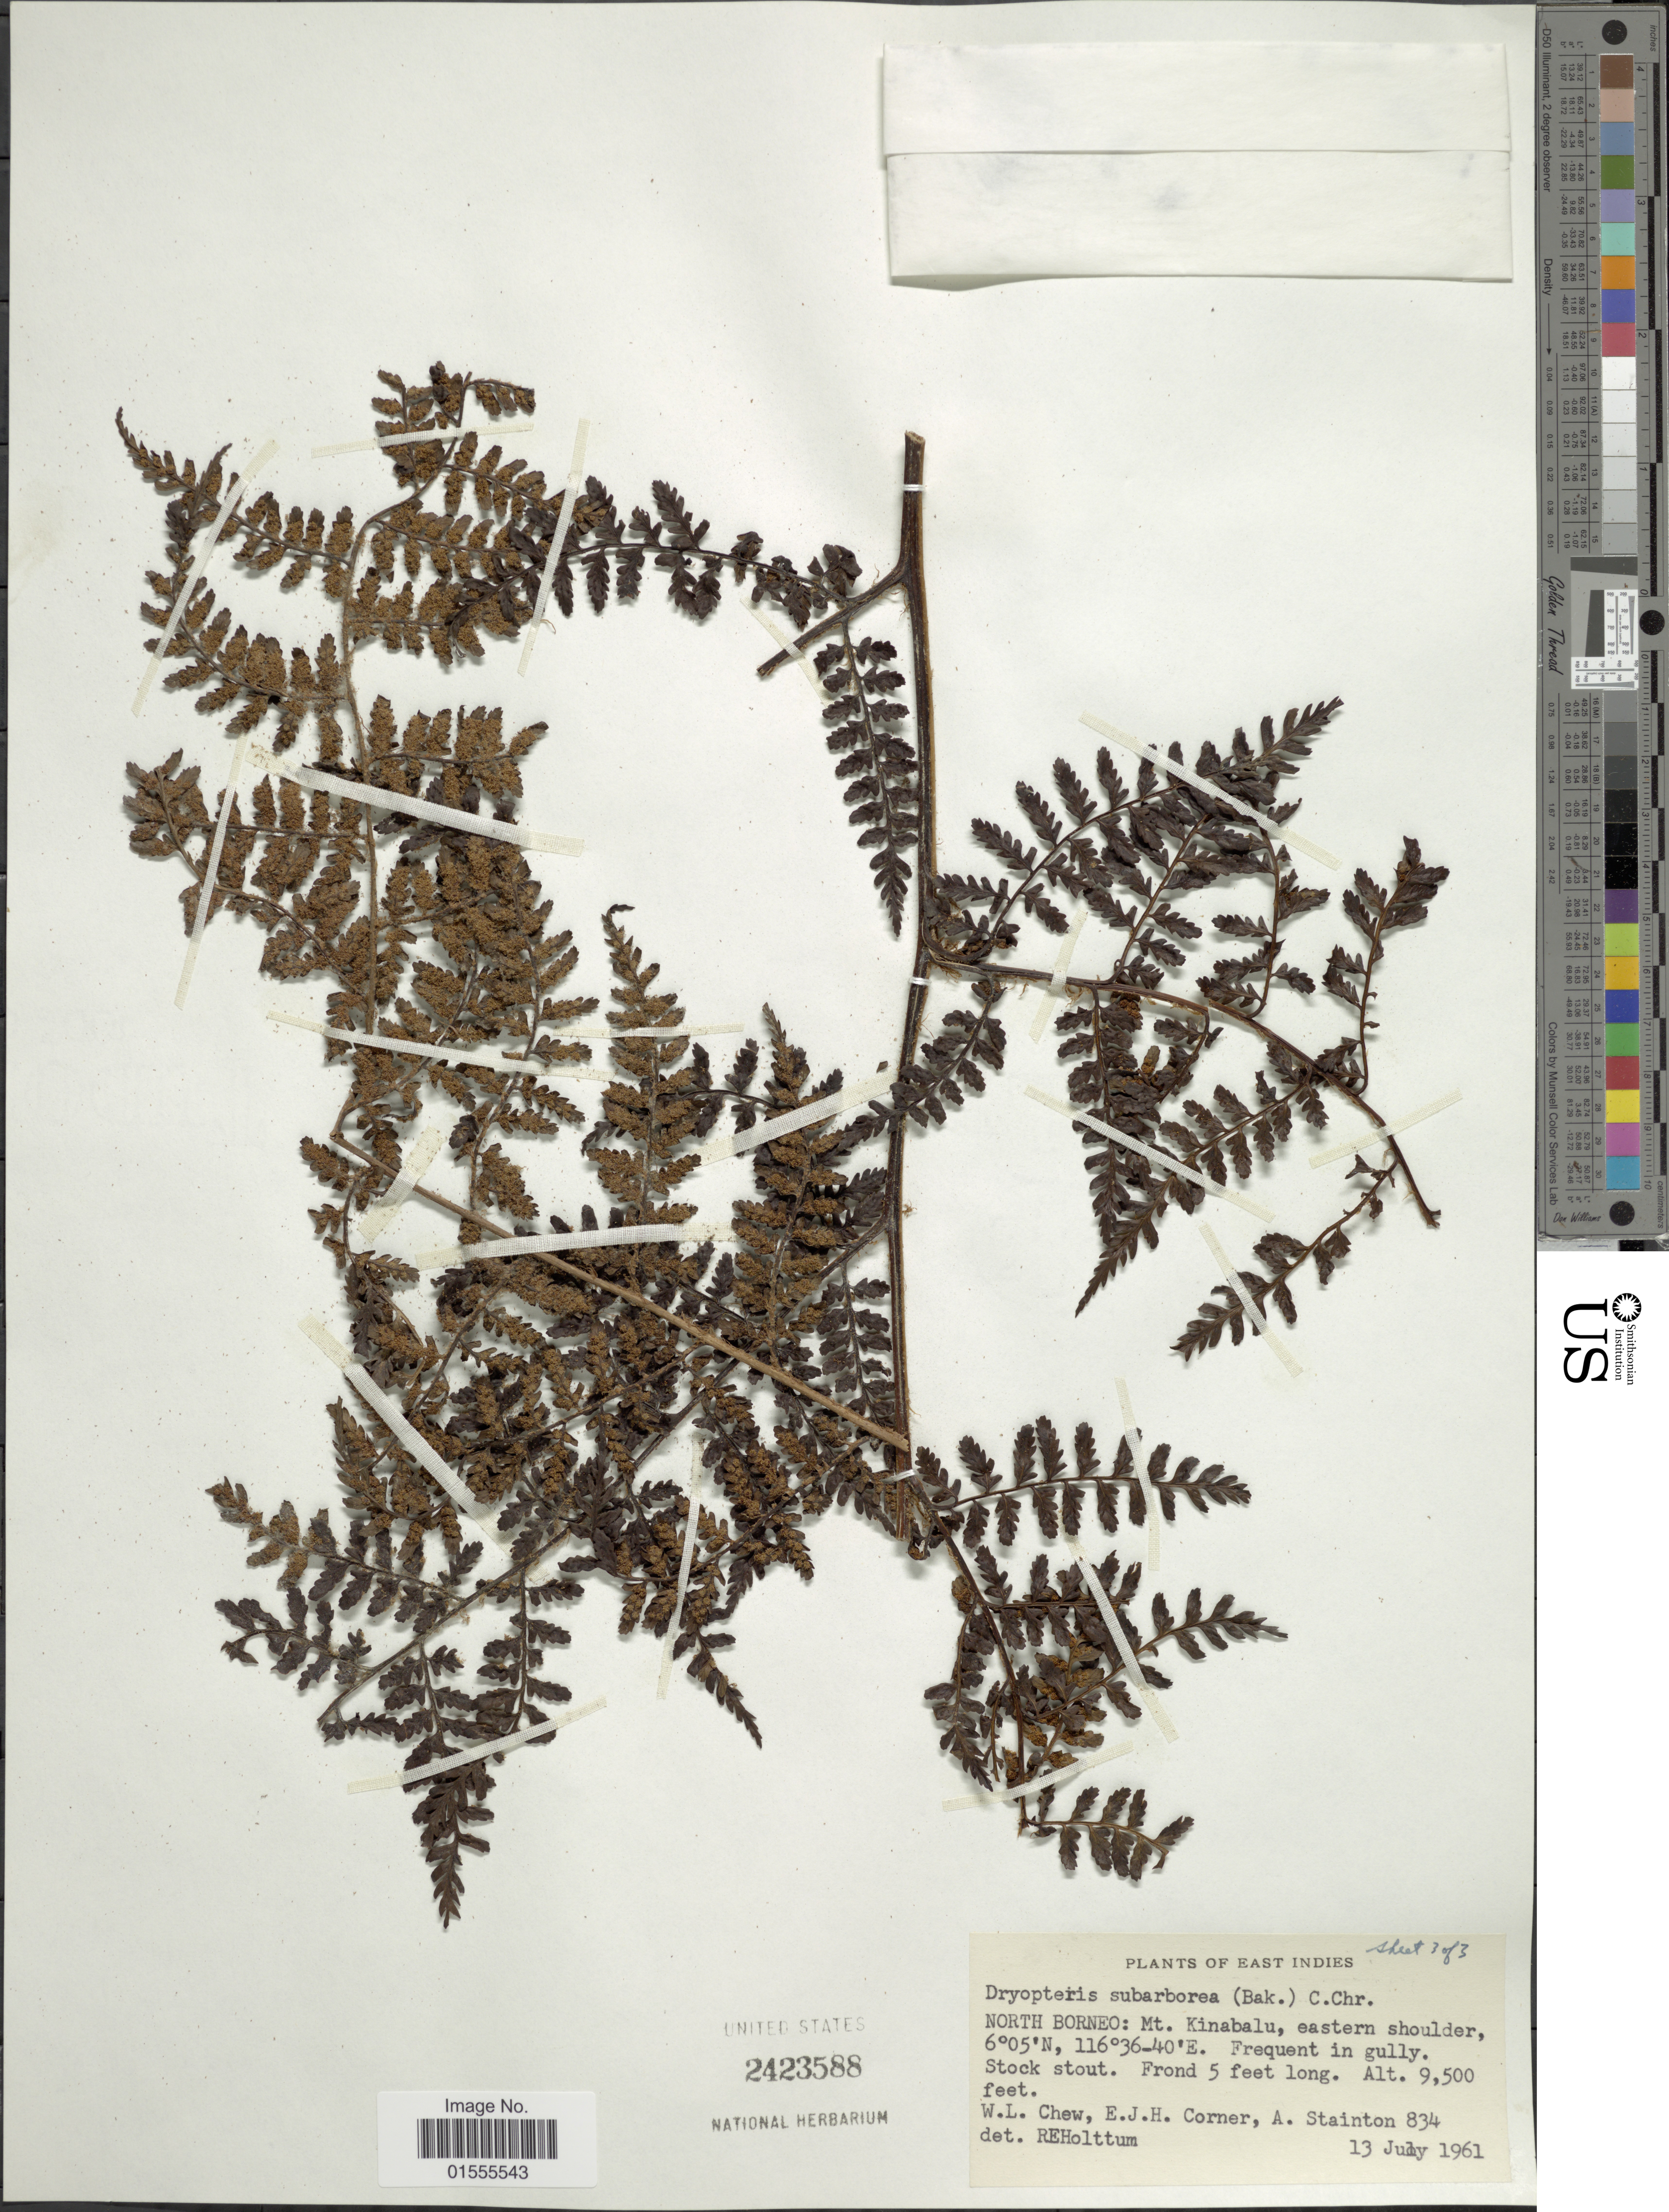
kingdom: Plantae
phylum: Tracheophyta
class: Polypodiopsida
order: Polypodiales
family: Dryopteridaceae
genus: Dryopteris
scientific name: Dryopteris sp.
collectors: W. Chew, E. Corner & A. Stainton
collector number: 834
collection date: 1961-07-13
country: Malaysia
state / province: Sabah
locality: North Borneo: Mt. Kinabalu, eastern shoulder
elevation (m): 2896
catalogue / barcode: US 2423588